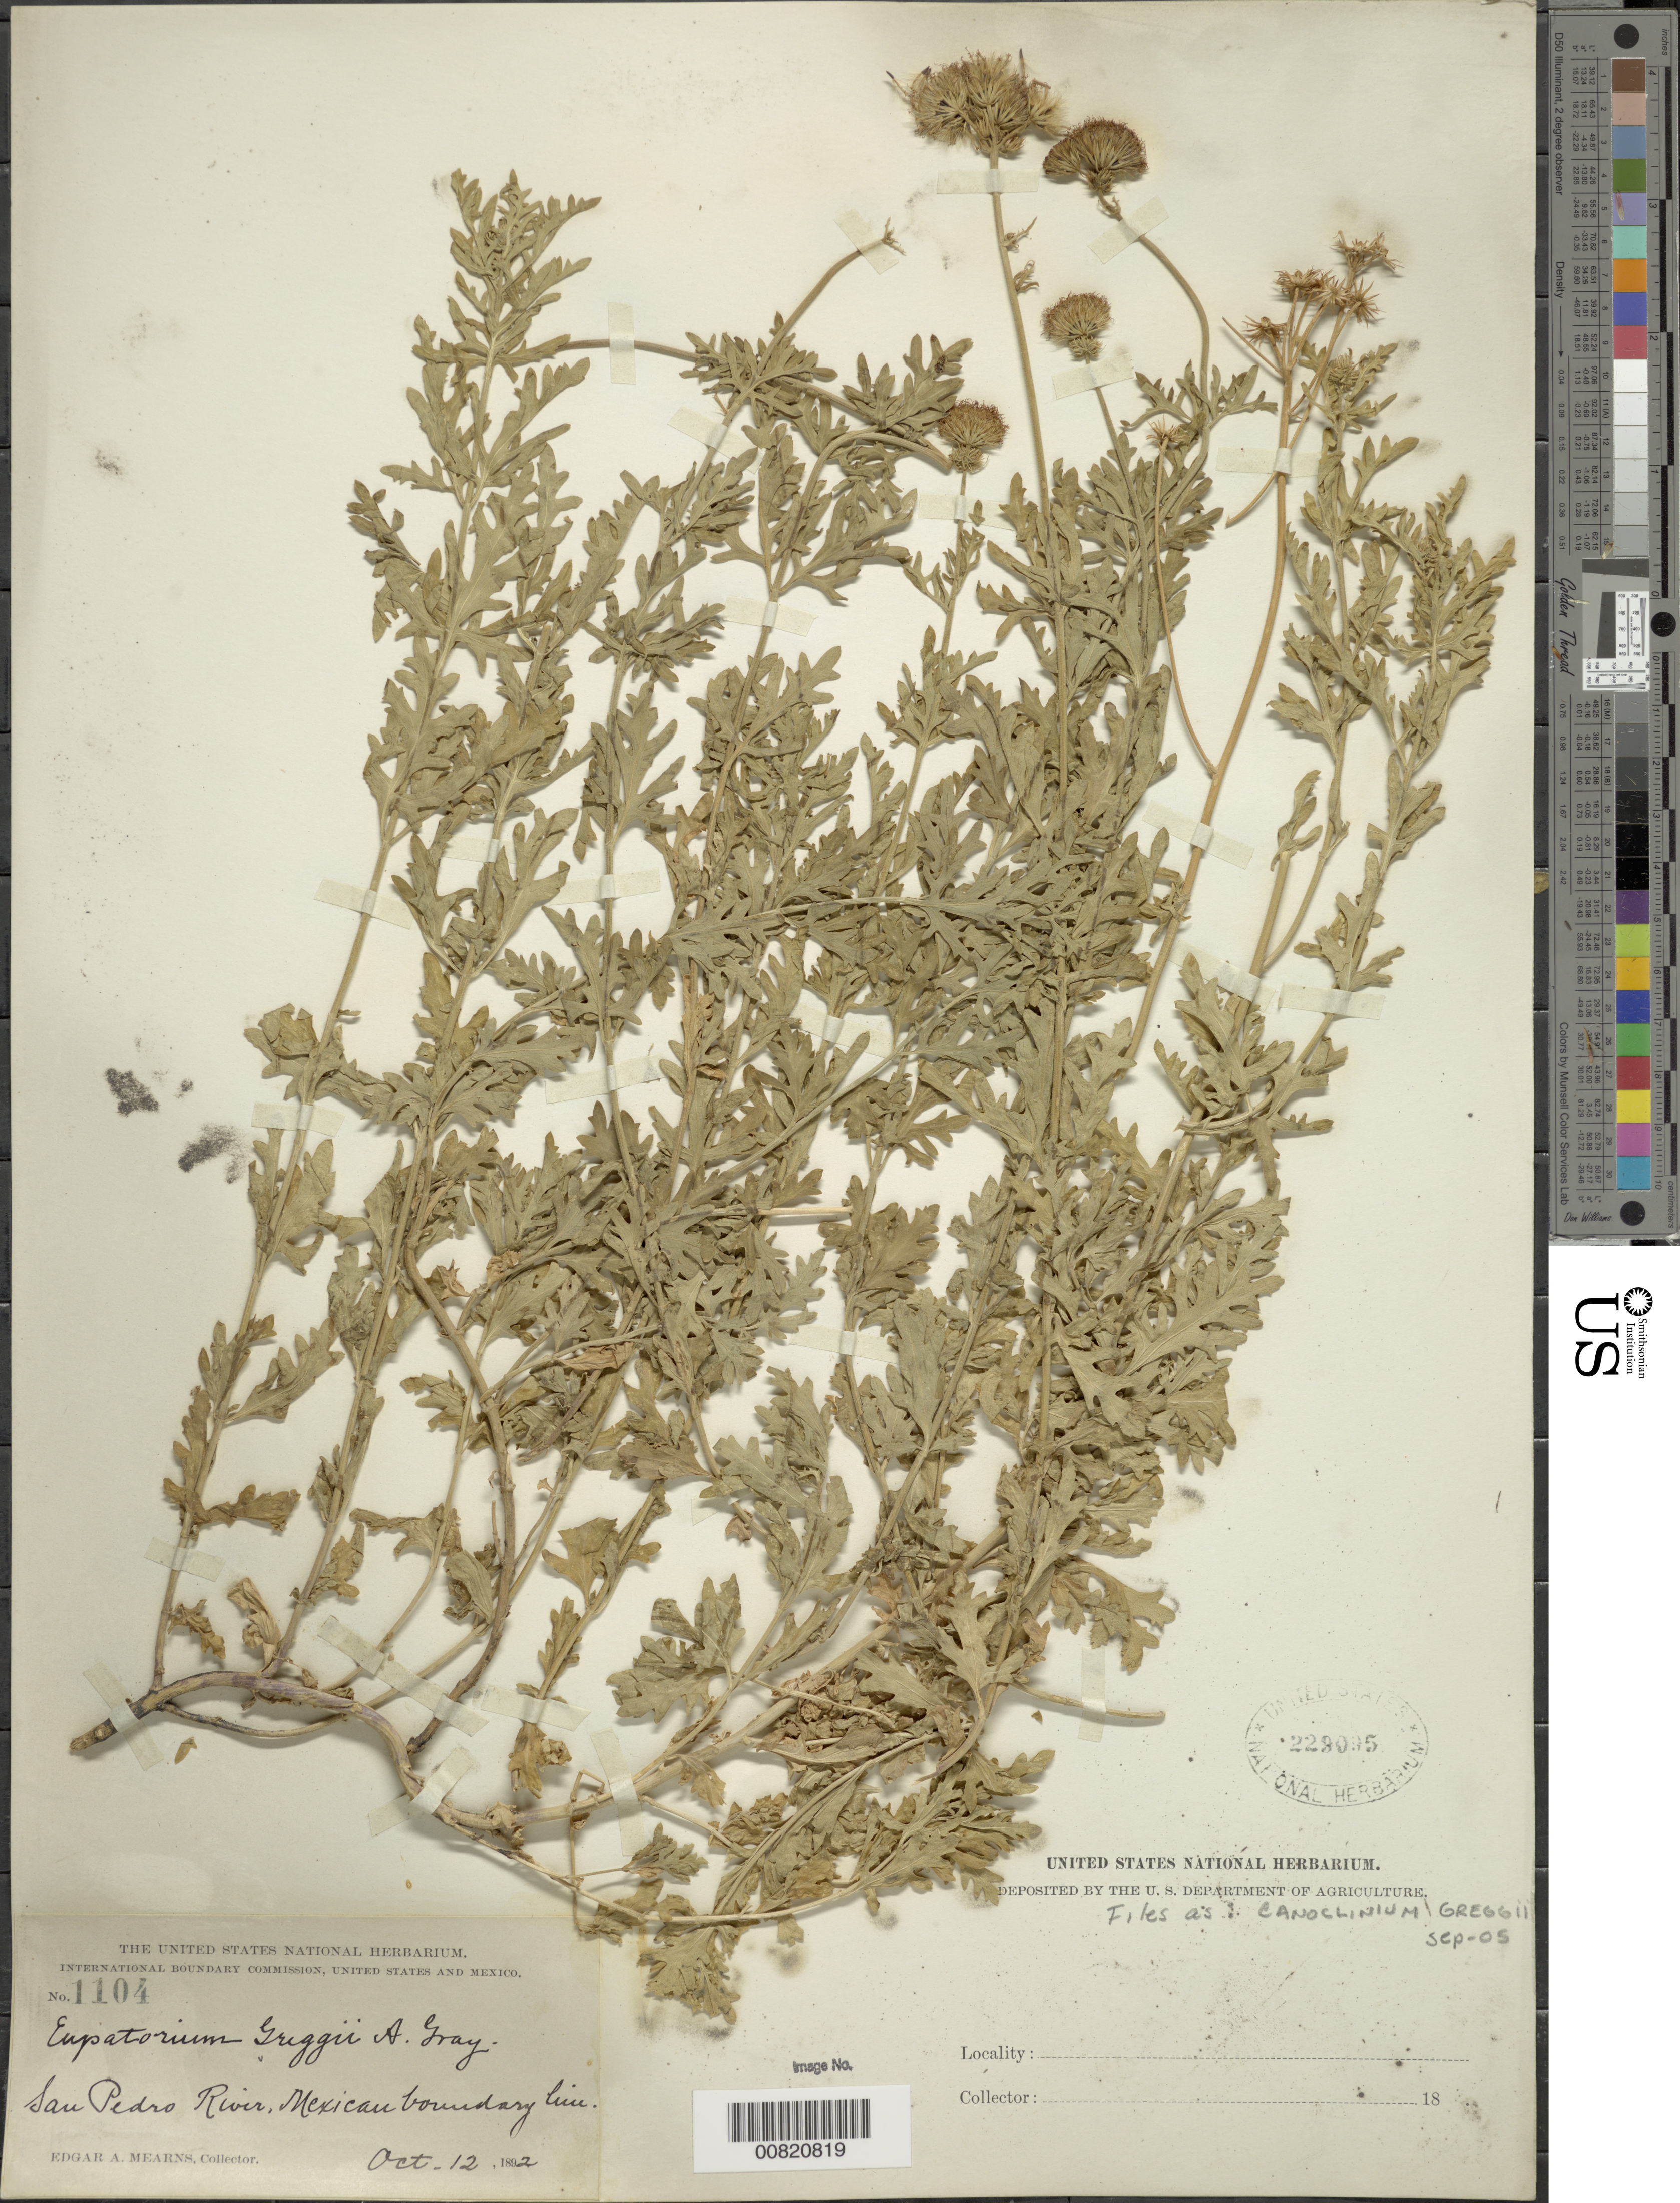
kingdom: Plantae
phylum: Tracheophyta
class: Magnoliopsida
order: Asterales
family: Asteraceae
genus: Conoclinium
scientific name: Conoclinium greggii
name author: (A. Gray) Small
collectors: E. A. Mearns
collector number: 1104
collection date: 1892-10-12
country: Mexico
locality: San pedro River, Mexican boundary line